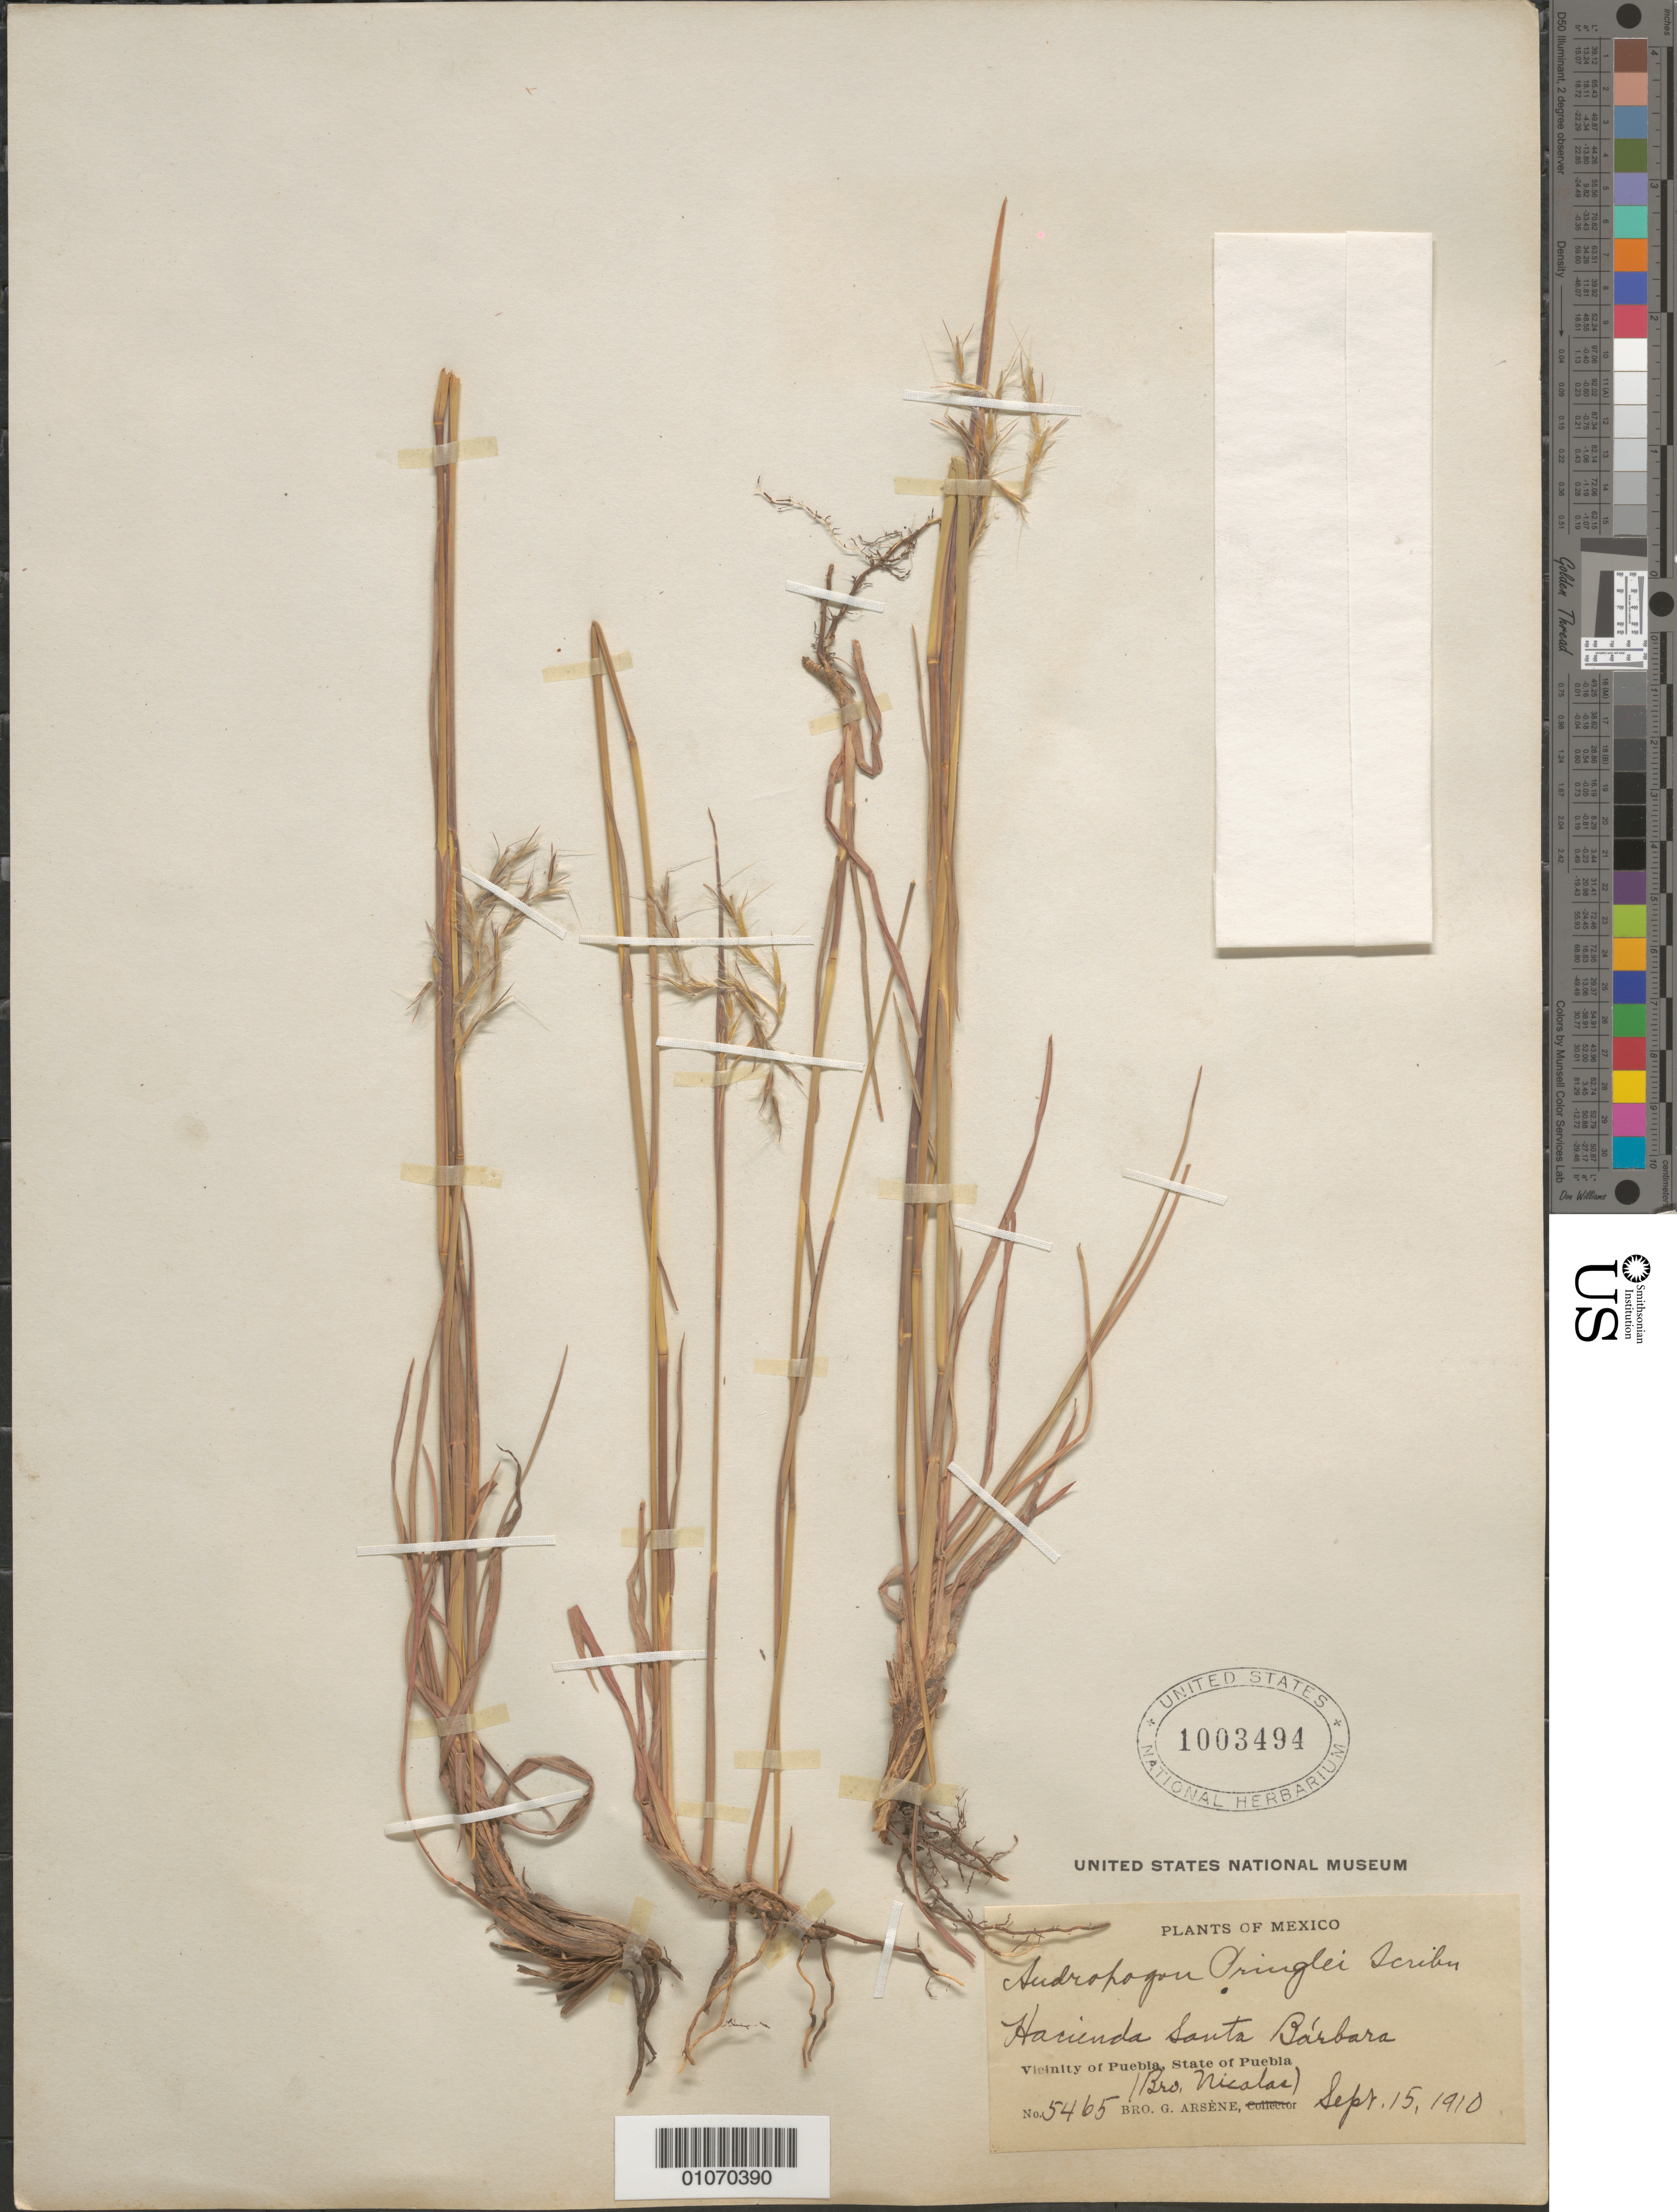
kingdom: Plantae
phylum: Tracheophyta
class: Liliopsida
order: Poales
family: Poaceae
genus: Andropogon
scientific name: Andropogon pringlei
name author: Scribn. & Merr.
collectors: Bro. G. Arsène & B. Nicolas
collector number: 5465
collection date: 1910-09-15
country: Mexico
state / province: Puebla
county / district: Puebla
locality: Hacienda Santa Barbara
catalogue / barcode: US 1003494